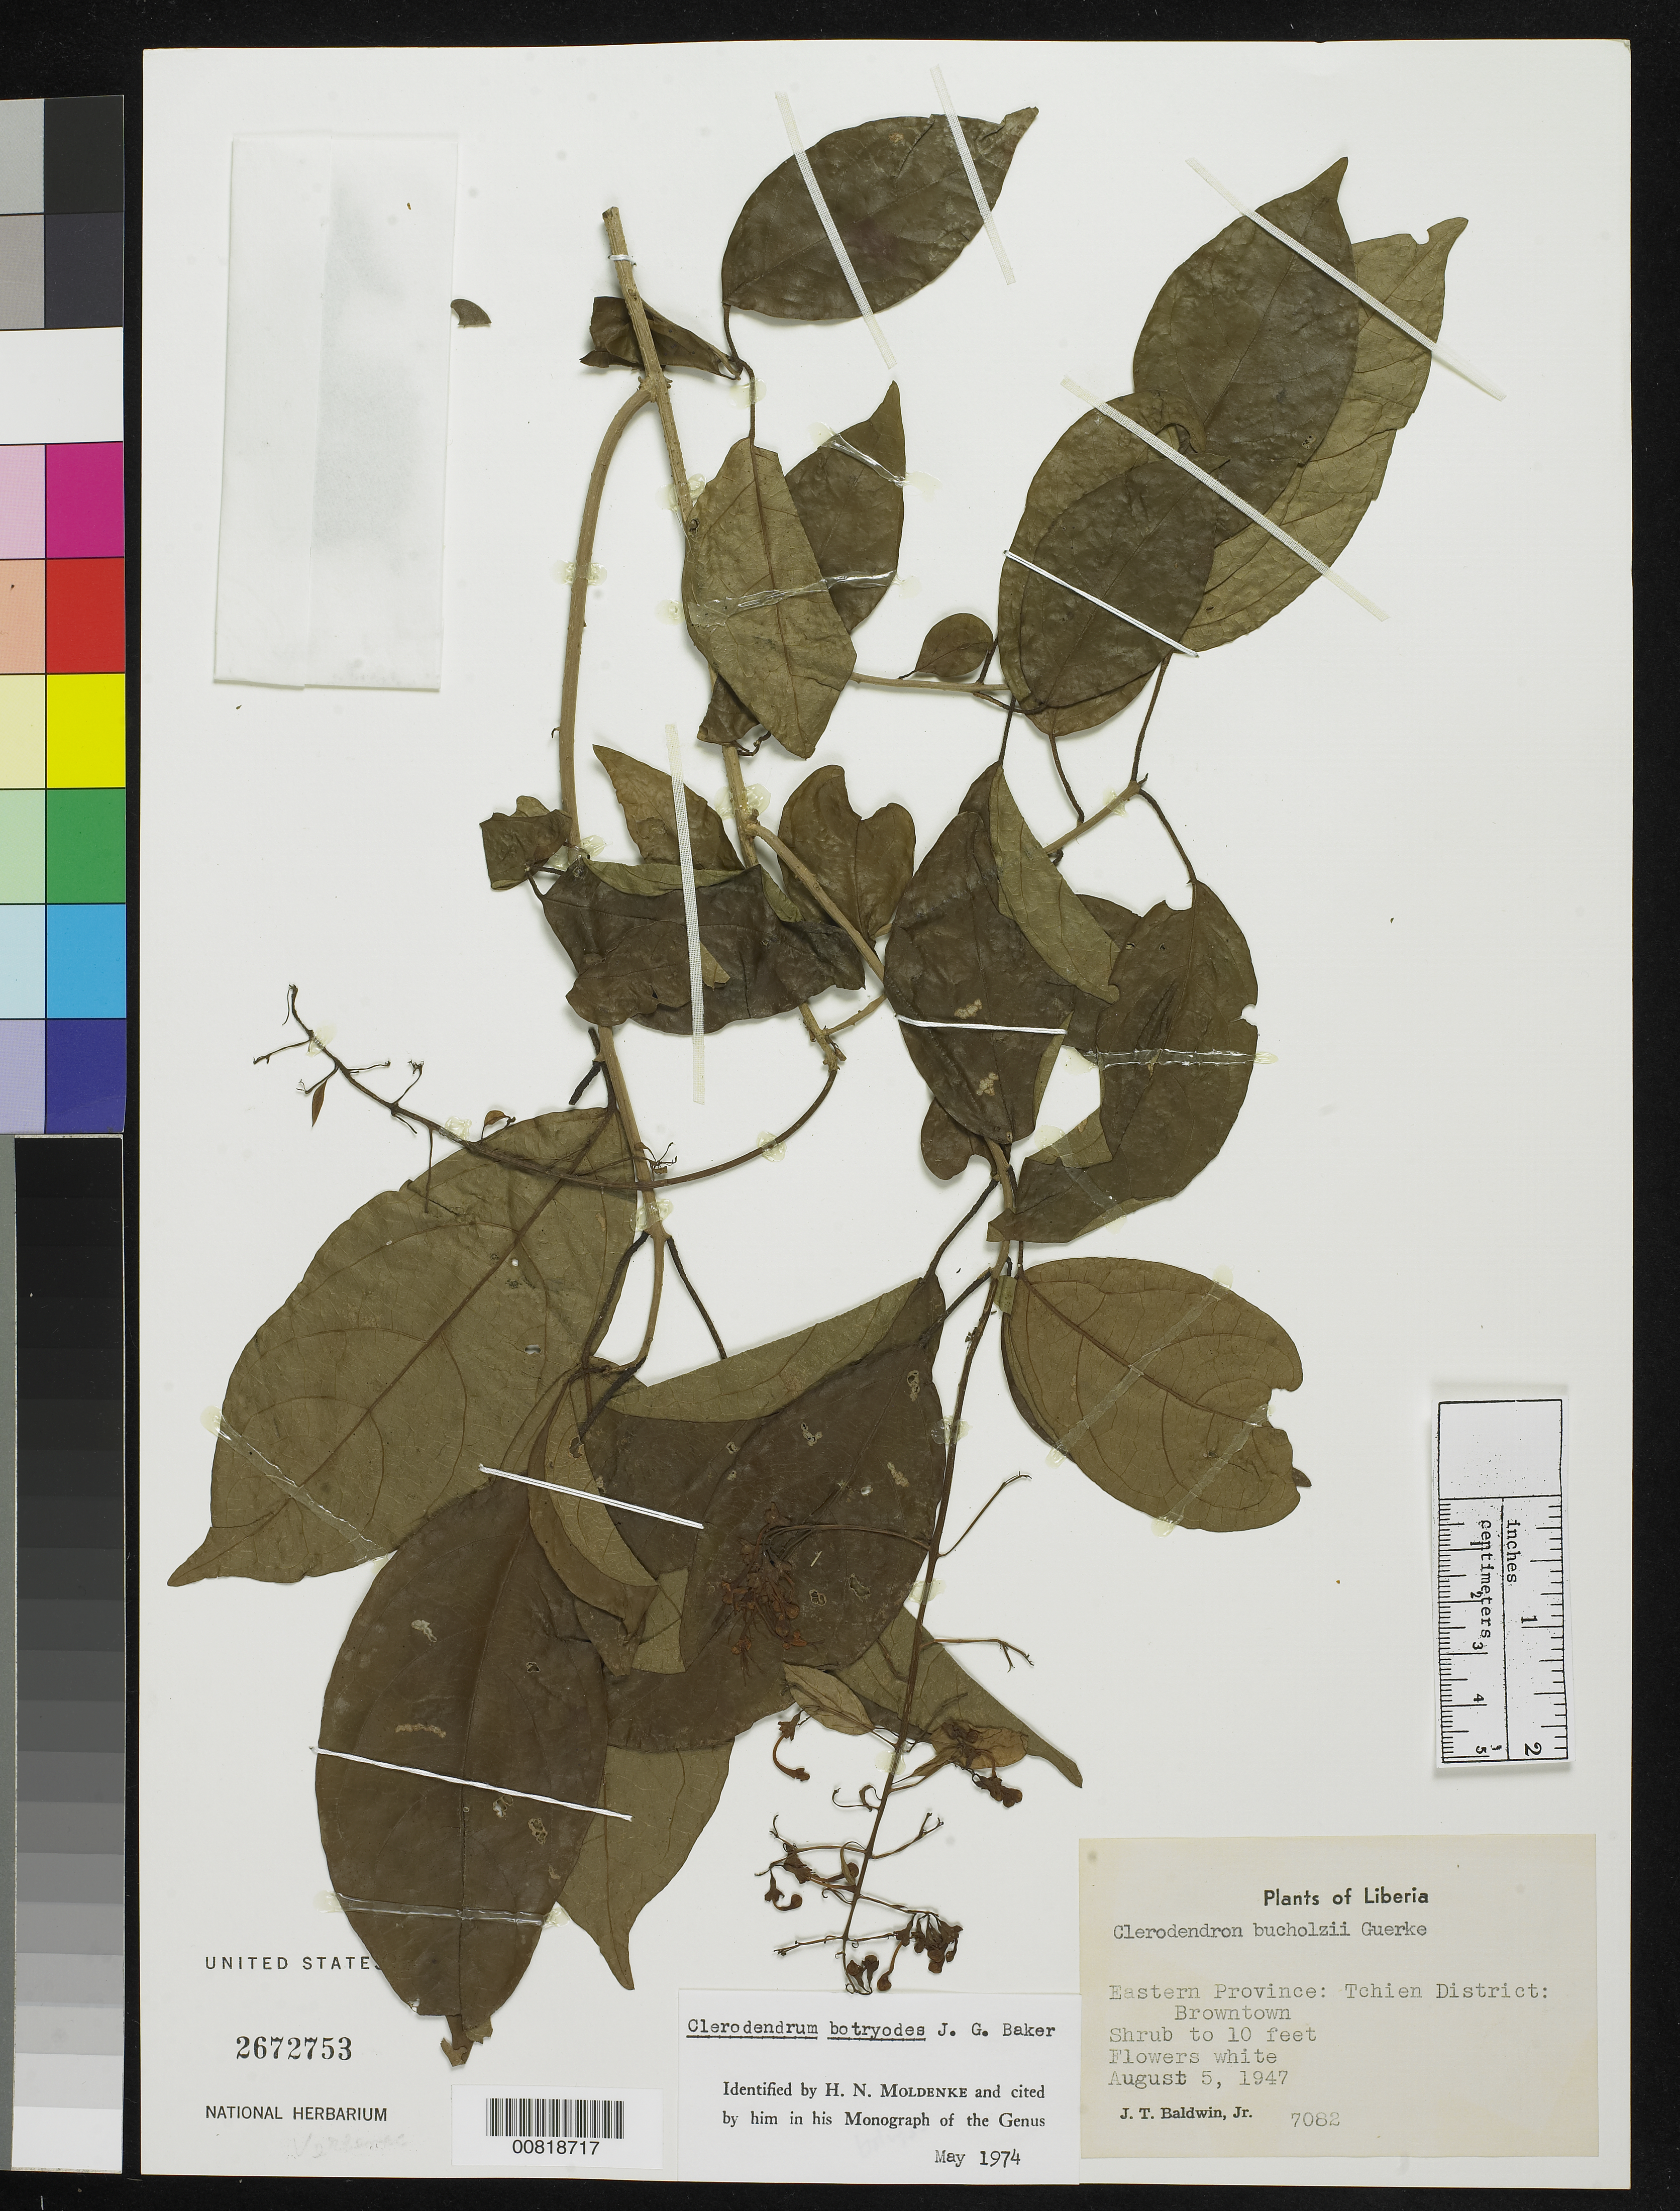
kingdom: Plantae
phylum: Tracheophyta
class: Magnoliopsida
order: Lamiales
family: Lamiaceae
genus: Clerodendrum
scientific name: Clerodendrum botryodes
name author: (Hiern) Baker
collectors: J. T. Baldwin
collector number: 7082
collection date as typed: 5 Aug 1947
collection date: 1947-08-05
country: Liberia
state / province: Grand Gedeh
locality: Eastern Province: Tchien District, Browntown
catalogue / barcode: US 2672753